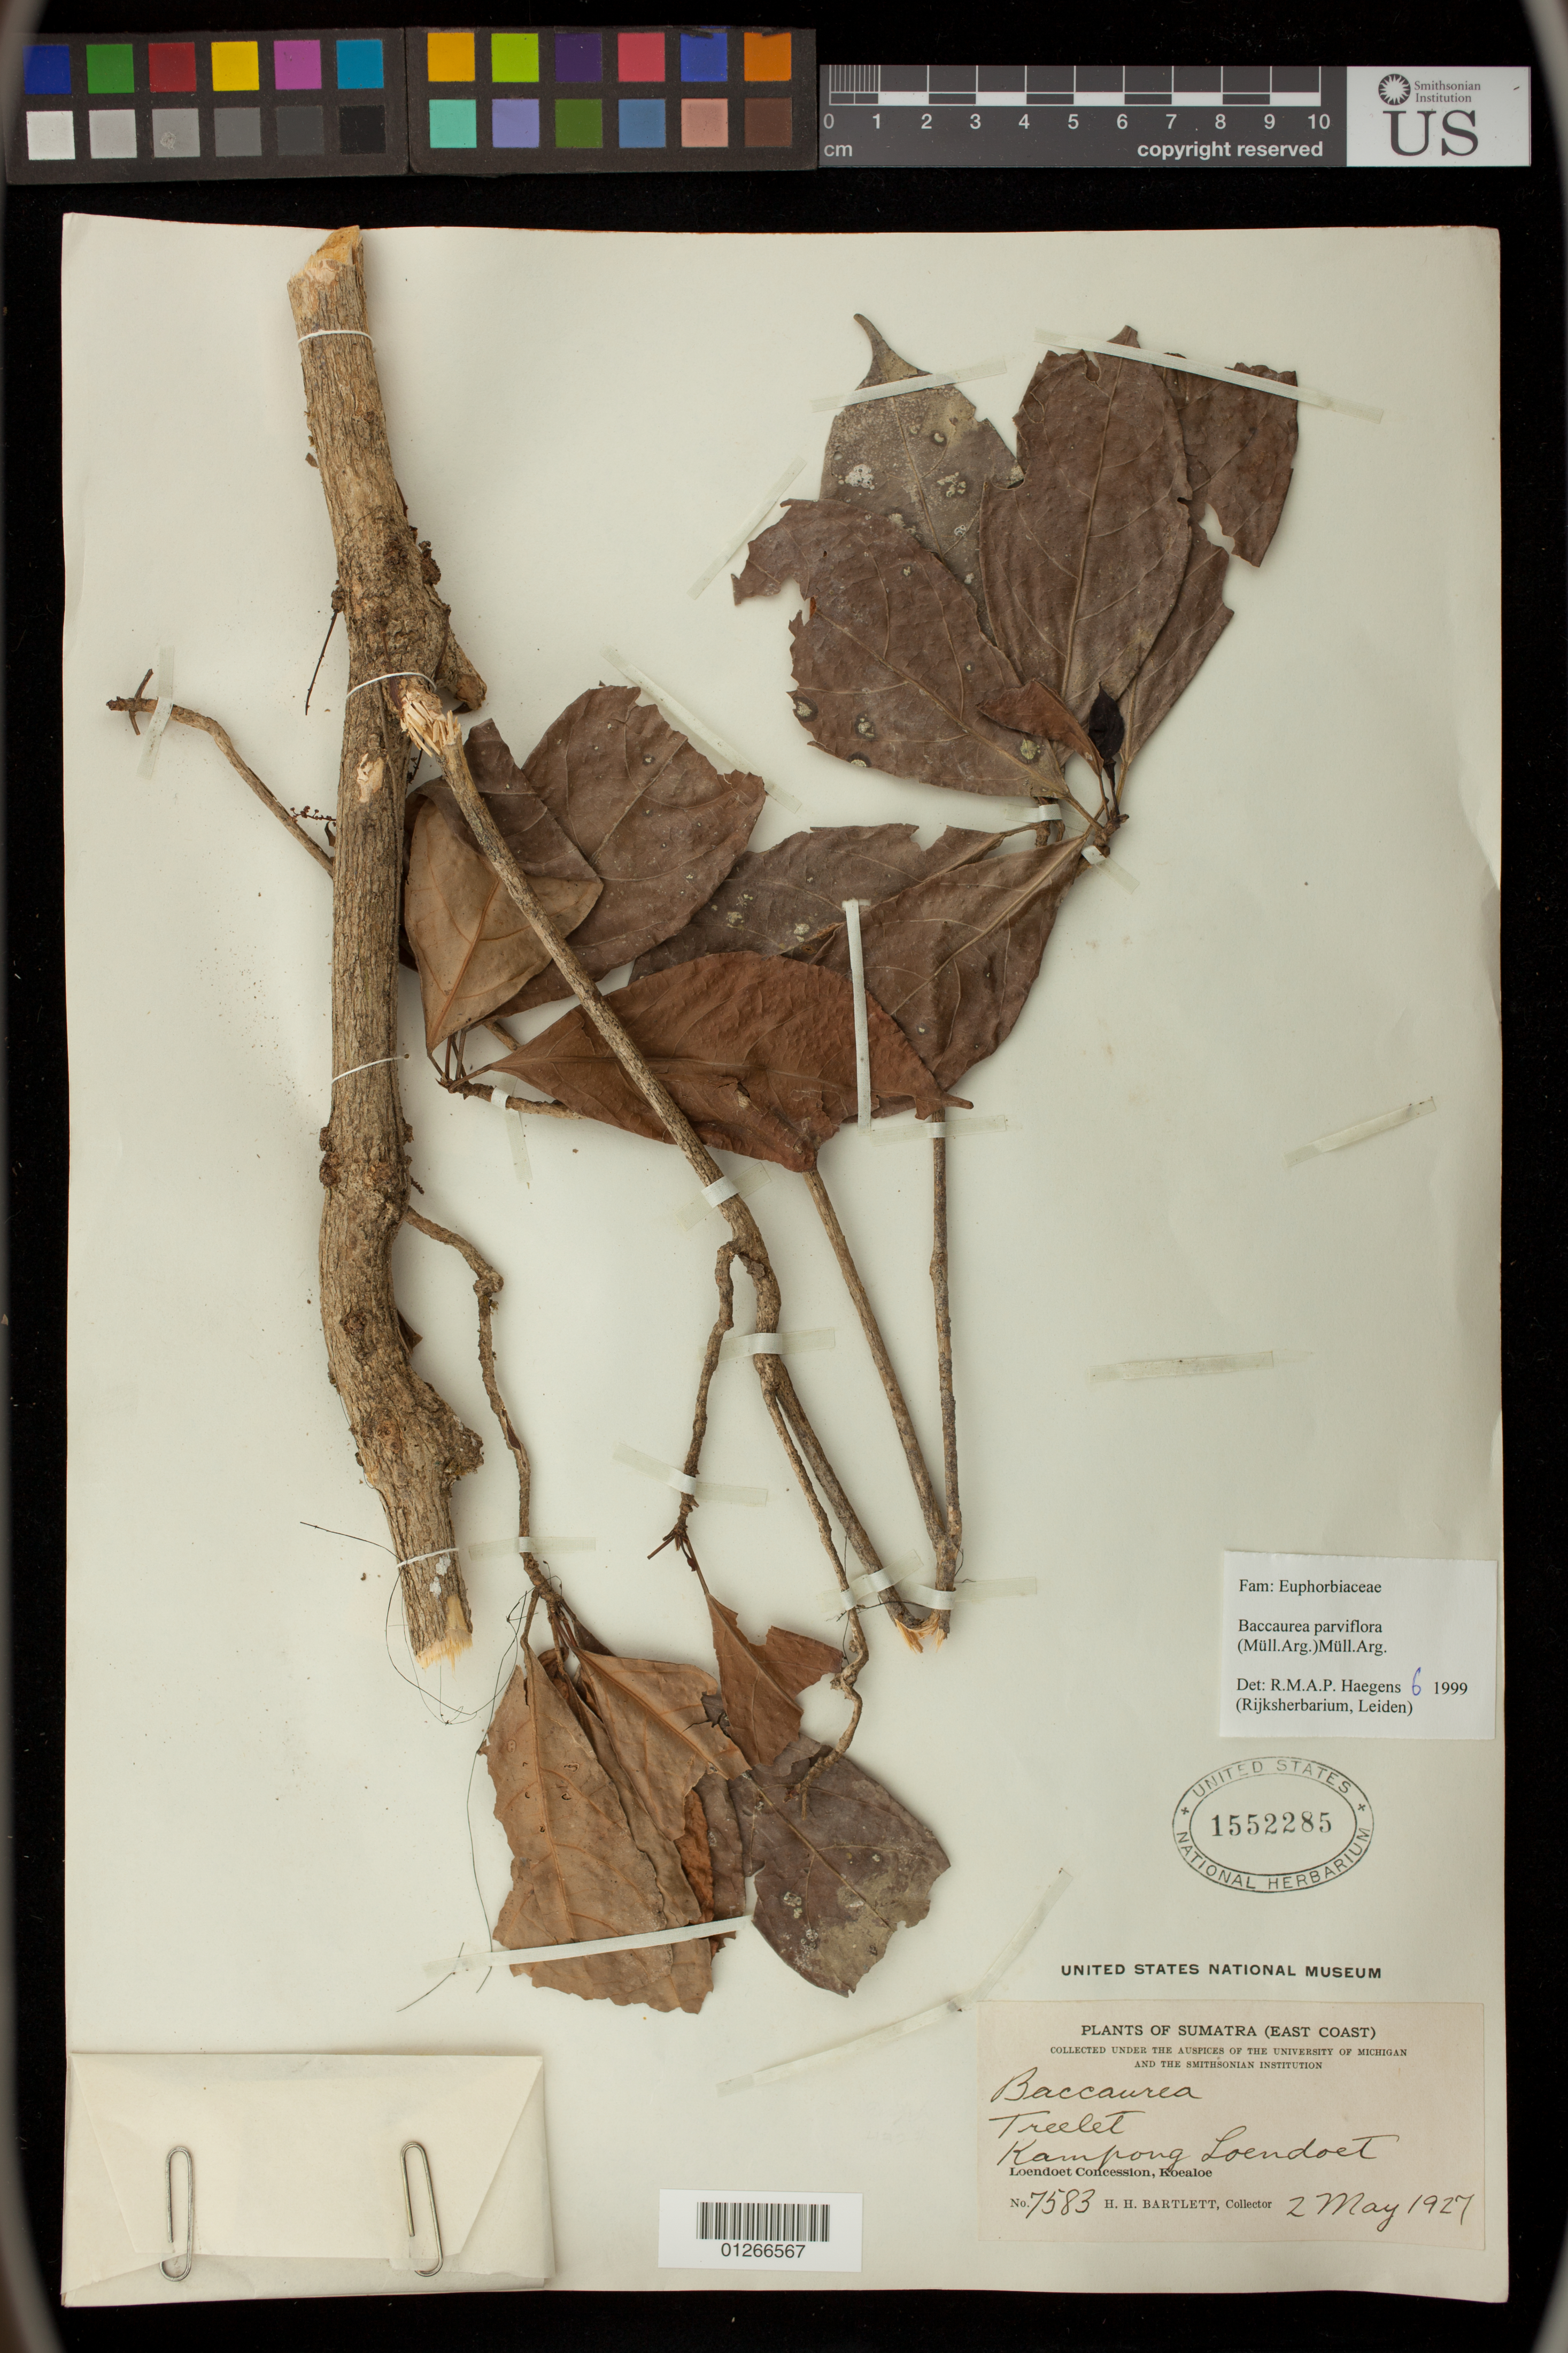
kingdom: Plantae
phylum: Tracheophyta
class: Magnoliopsida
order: Malpighiales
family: Phyllanthaceae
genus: Baccaurea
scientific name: Baccaurea parviflora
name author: M. Arg.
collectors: H. H. Bartlett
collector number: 7583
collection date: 1927-05-02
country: Indonesia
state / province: Sumatra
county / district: Sumatera Utara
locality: Sumatra (East Coast). Kampong Loendoet, Loendoet Concession, Koealoe.